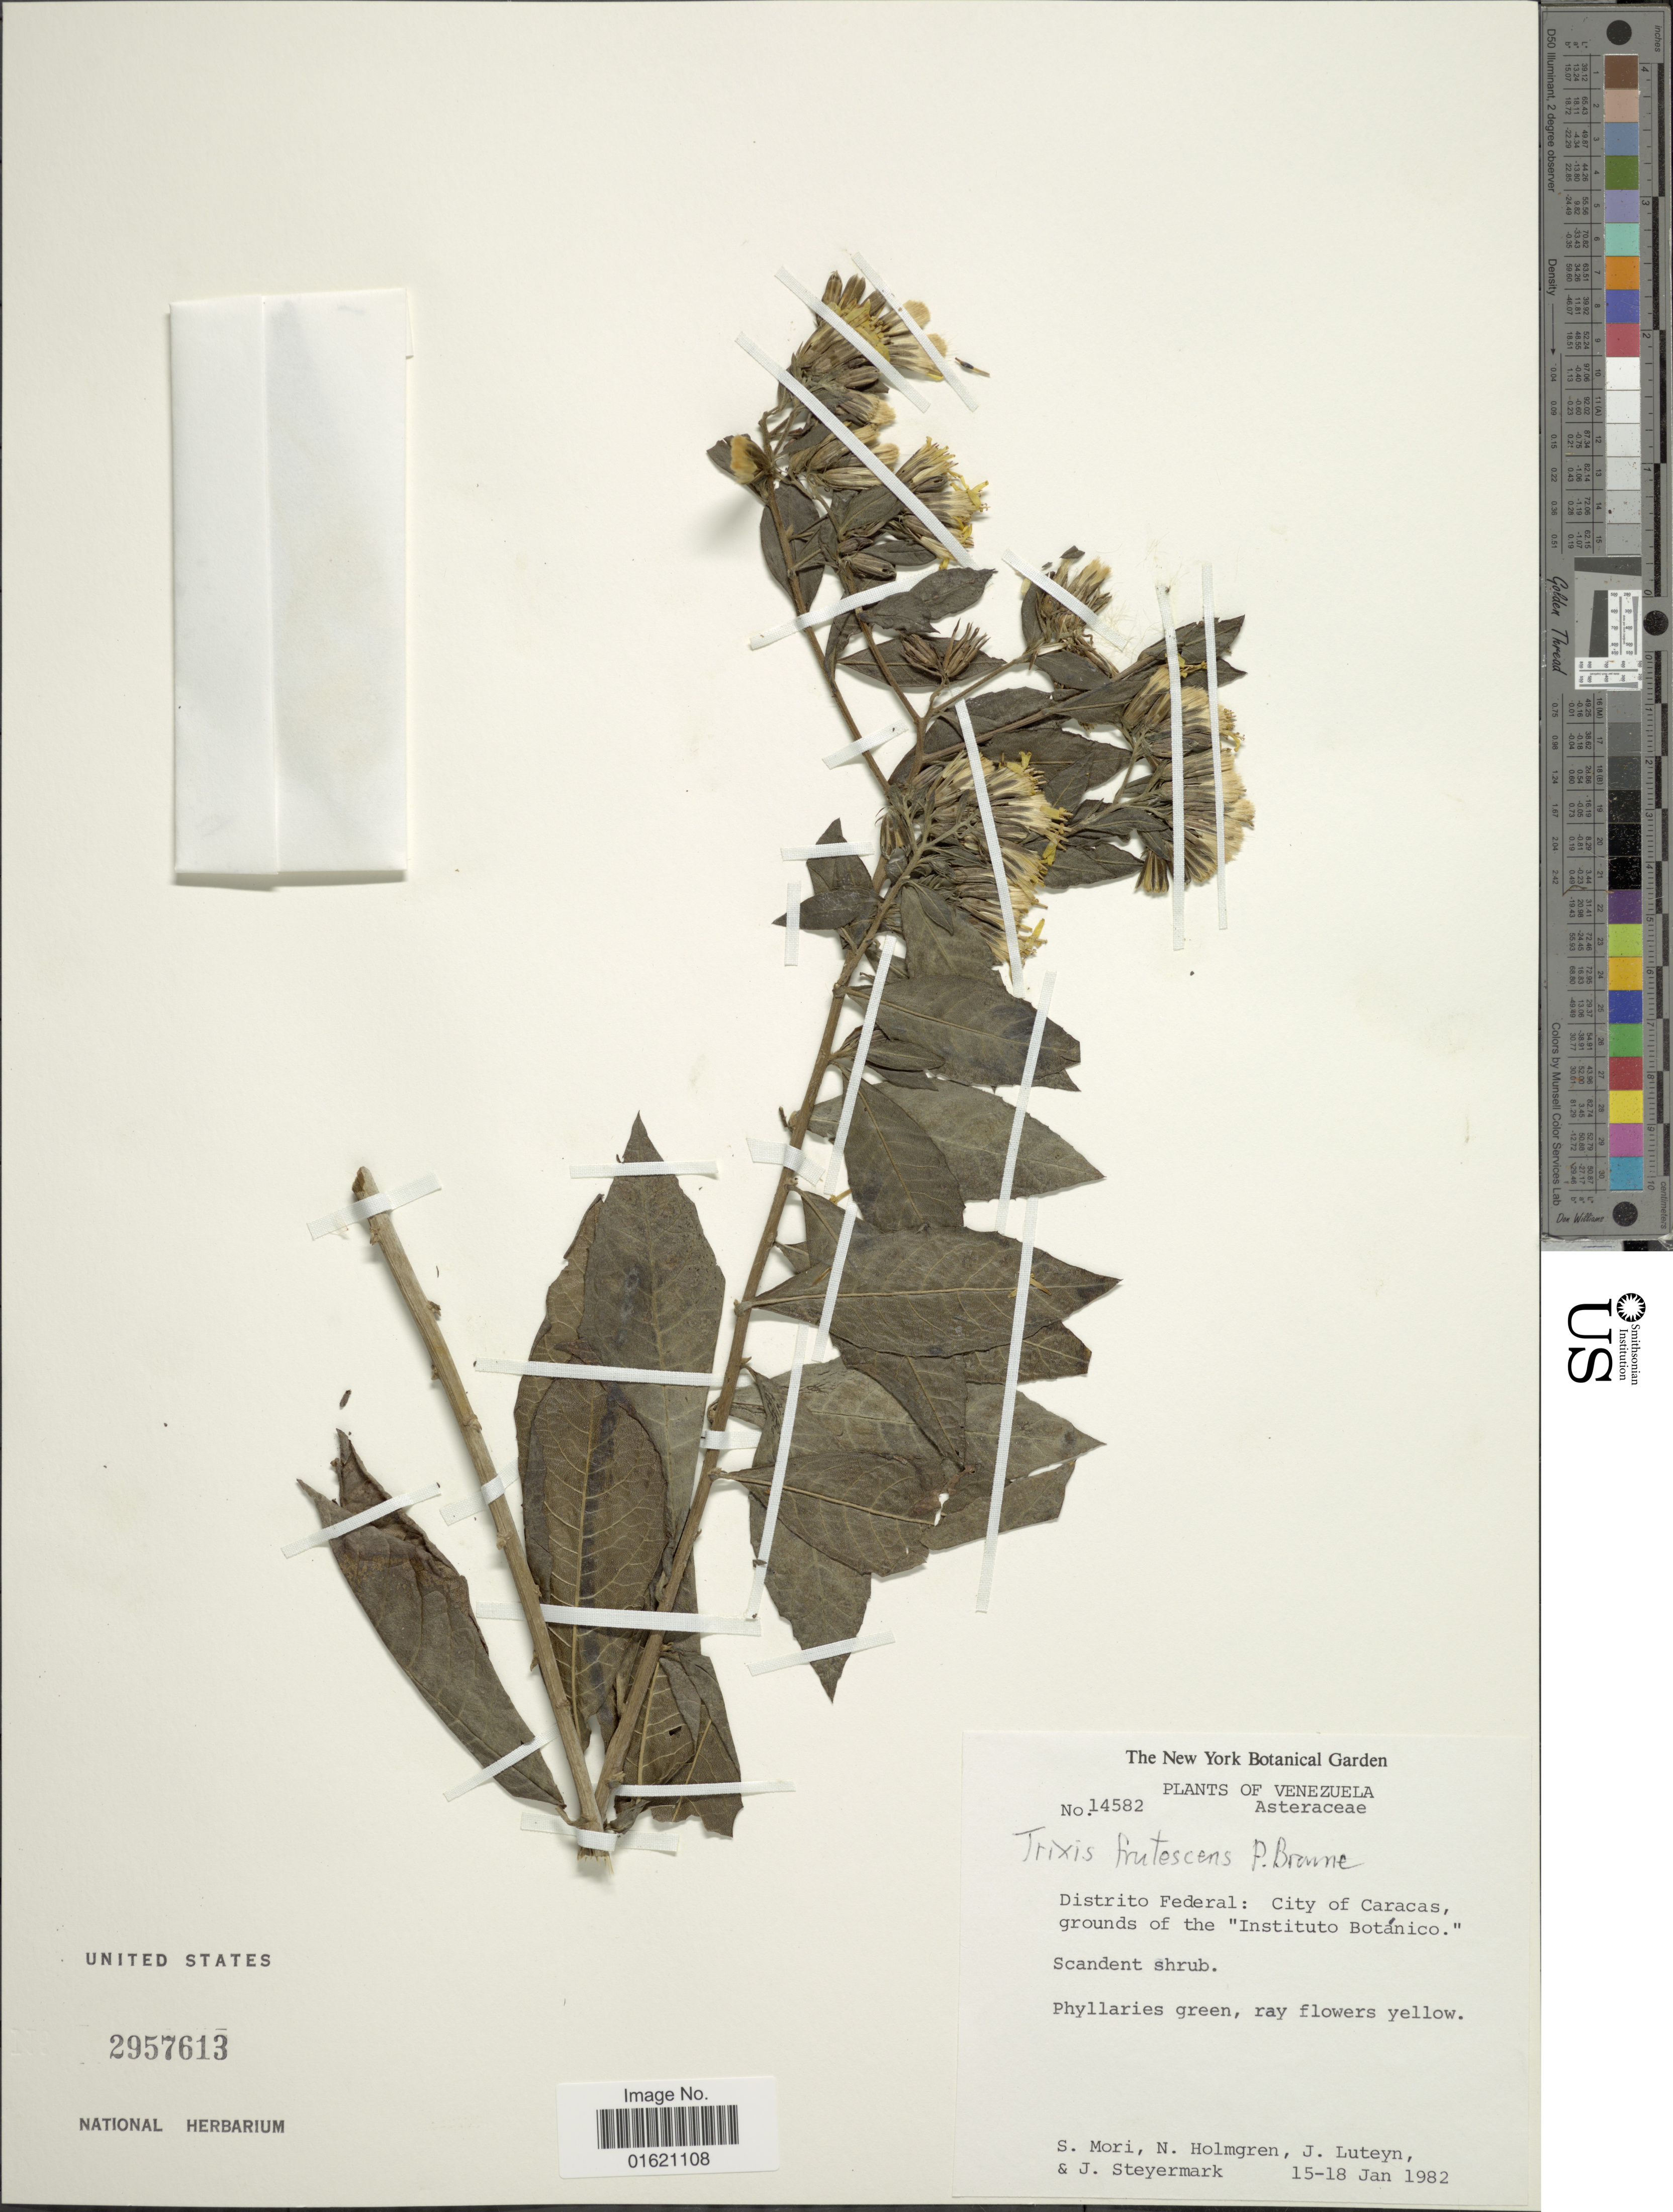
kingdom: Plantae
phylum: Tracheophyta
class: Magnoliopsida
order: Asterales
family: Asteraceae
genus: Trixis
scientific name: Trixis inula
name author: Crantz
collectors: S. Mori, N. H. Holmgren, J. L. Luteyn & J. Steyermark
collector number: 14582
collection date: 1982-01-15/1982-01-18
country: Venezuela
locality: Distrito Federal: City of Caracas, grounds of the Instituto Botánico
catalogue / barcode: US 2957613